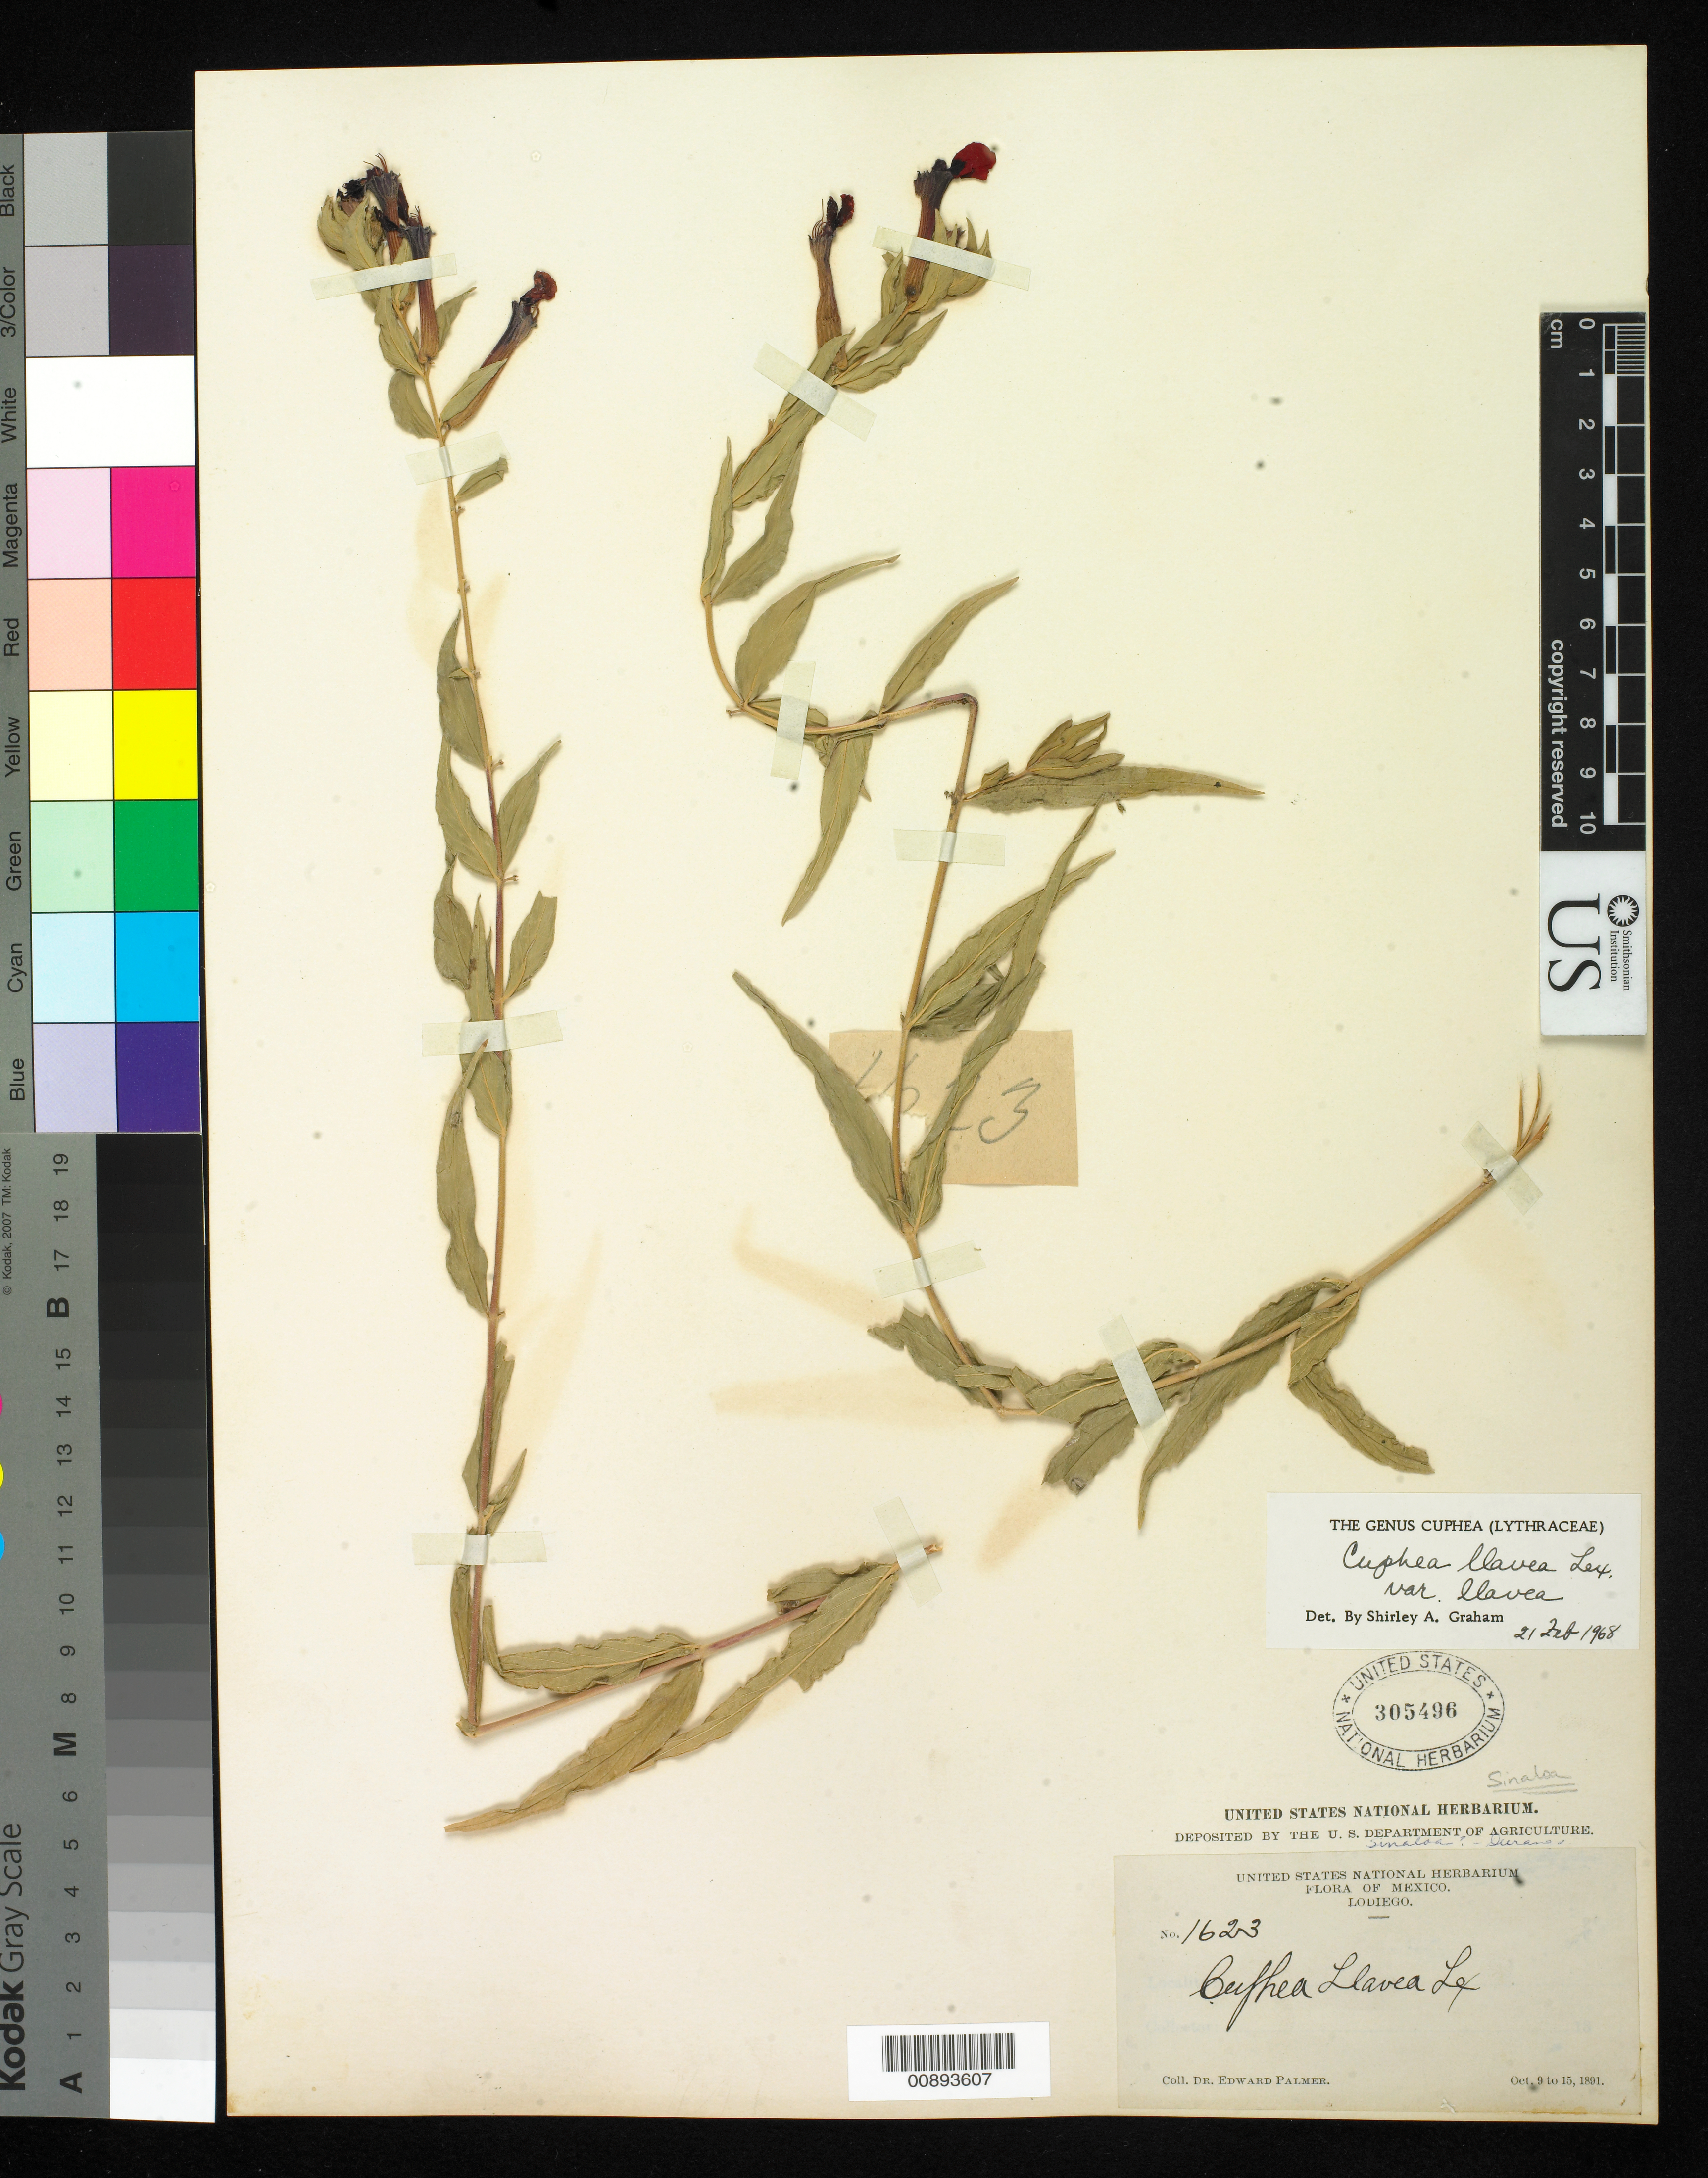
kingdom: Plantae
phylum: Tracheophyta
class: Magnoliopsida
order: Myrtales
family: Lythraceae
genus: Cuphea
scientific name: Cuphea llavea var. llavea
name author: Lex.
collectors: E. Palmer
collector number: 1623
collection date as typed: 09 Oct 1891 to 15 Oct 1891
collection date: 1891-10-09/1891-10-15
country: Mexico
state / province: Sinaloa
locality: Lodiego, Sinaloa.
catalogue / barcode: US 305496